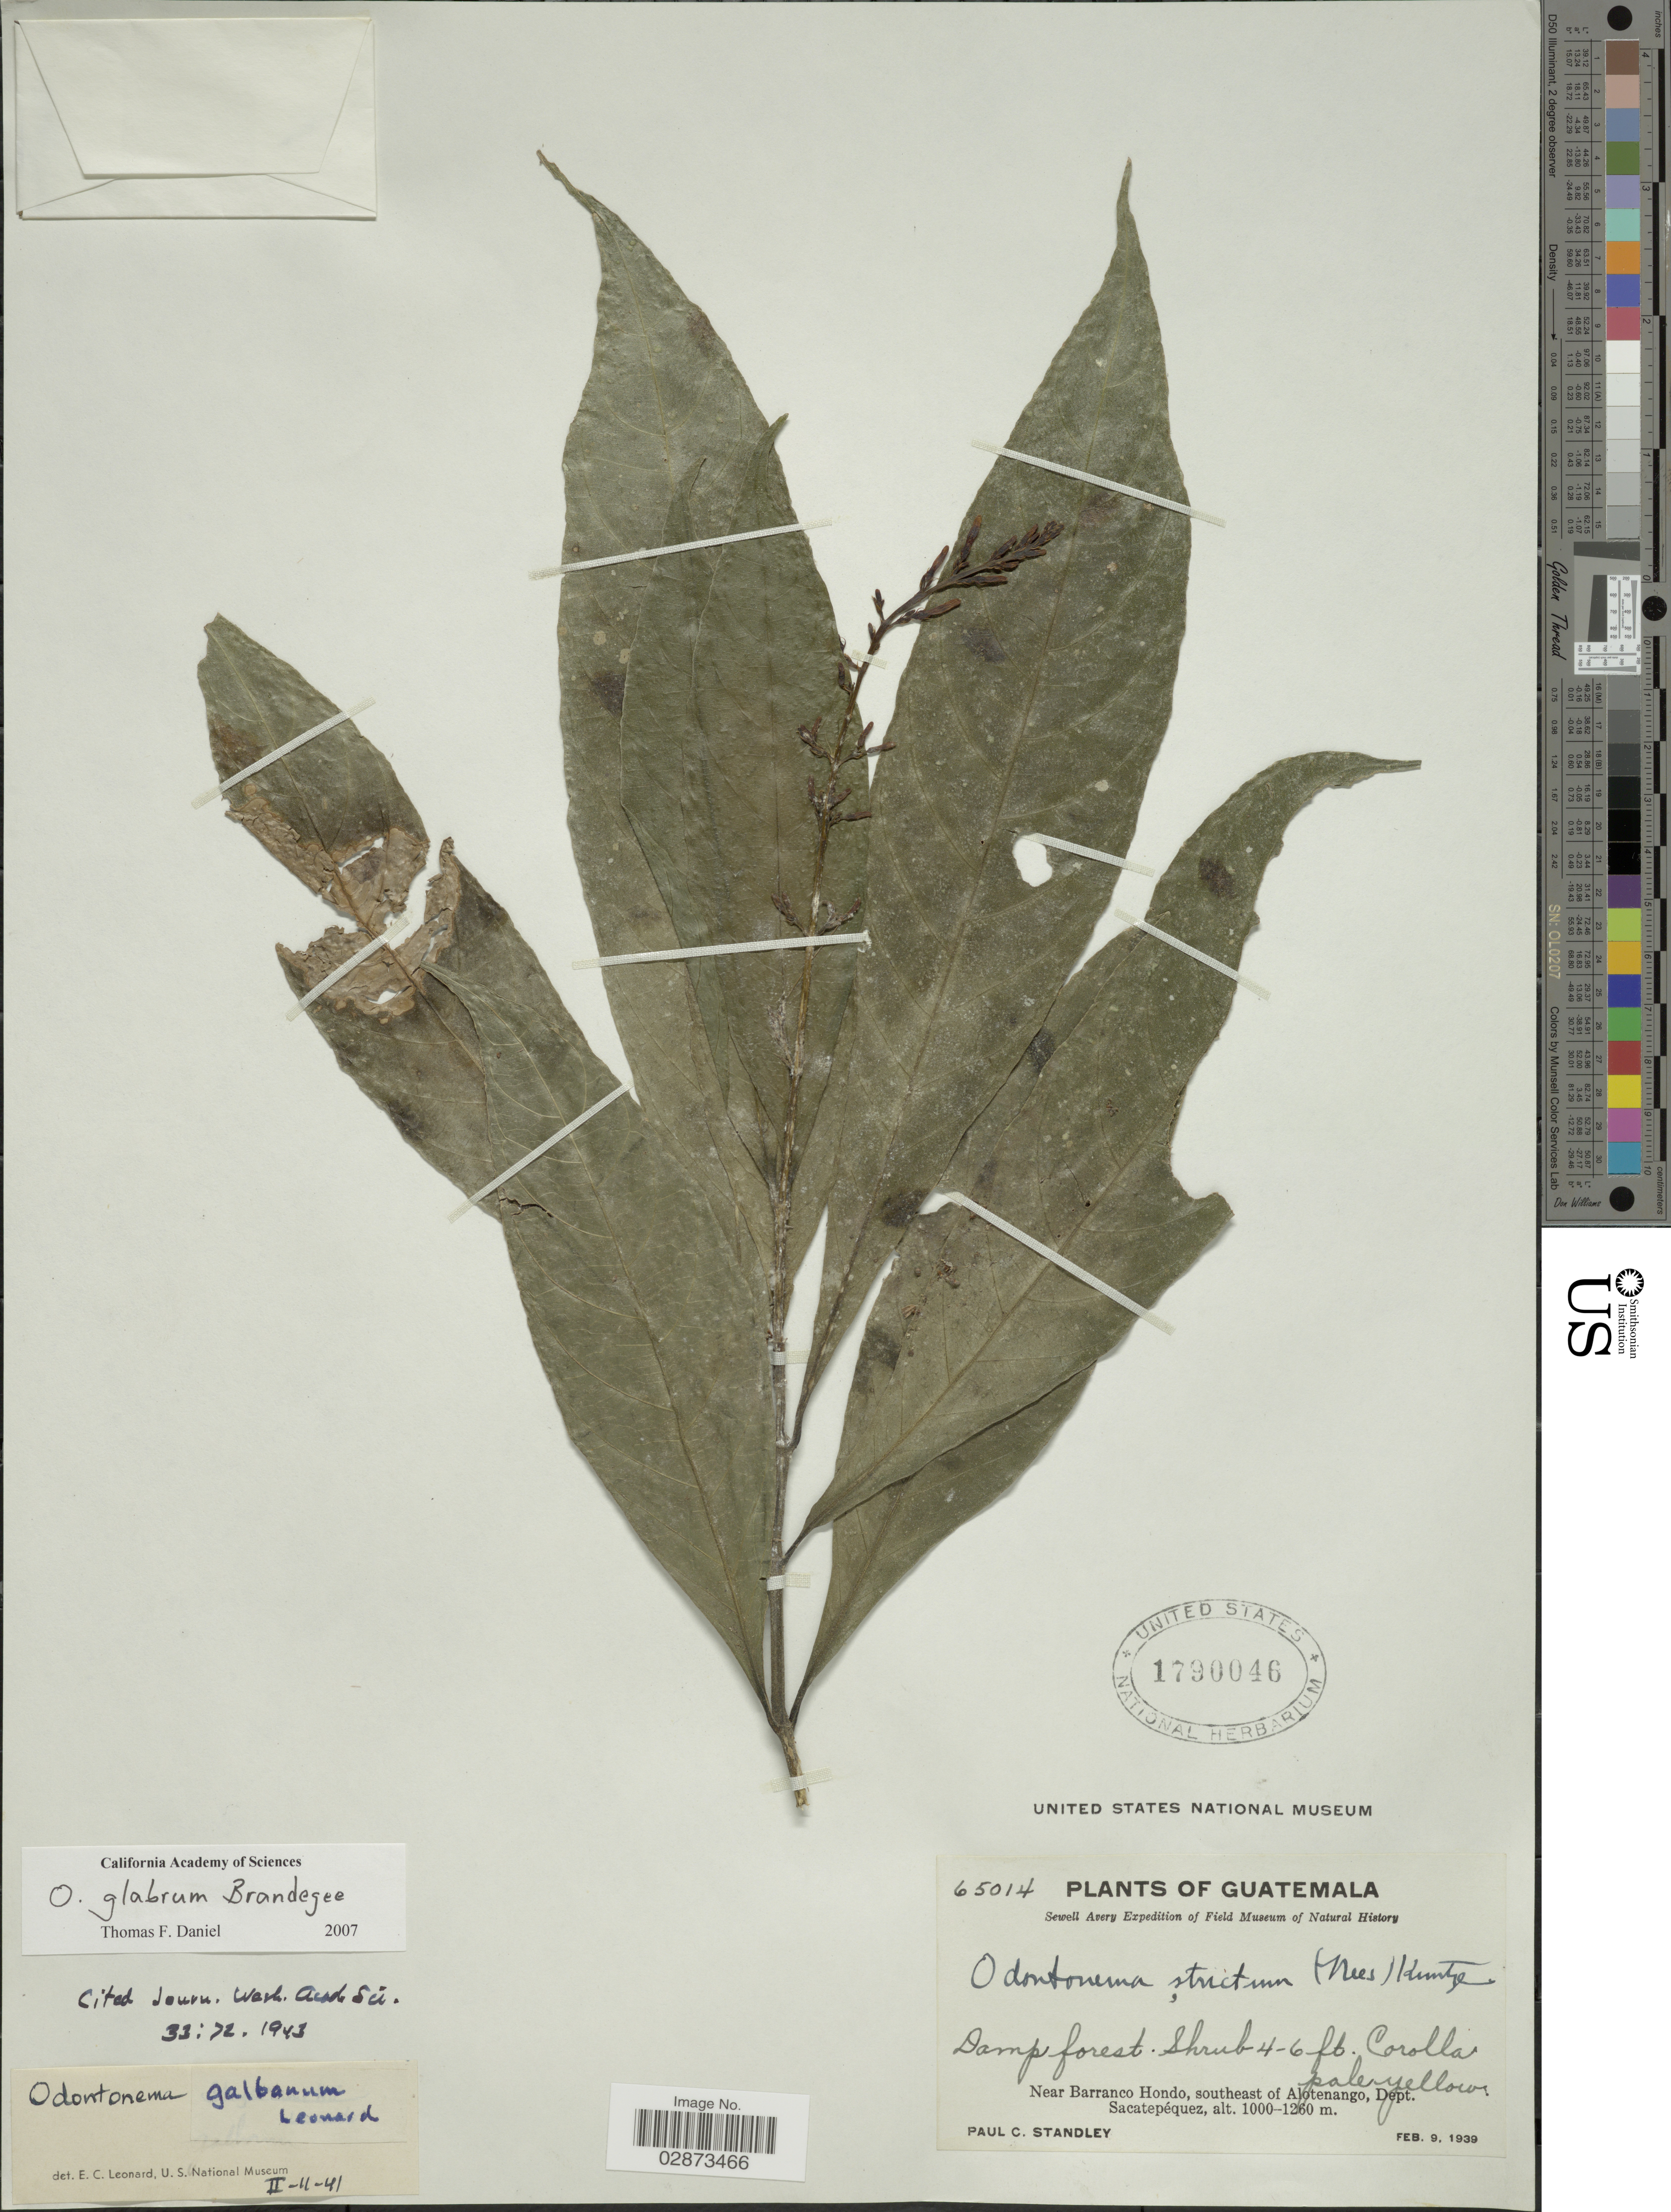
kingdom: Plantae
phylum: Tracheophyta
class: Magnoliopsida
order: Lamiales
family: Acanthaceae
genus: Odontonema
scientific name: Odontonema glabrum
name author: Brandegee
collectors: P. C. Standley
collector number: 65014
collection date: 1939-02-09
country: Guatemala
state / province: Sacatepéquez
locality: Near Barranco Hondo, southeast of Alotenango, Dept. Sacatepéquez.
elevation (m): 1000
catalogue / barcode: US 1790046